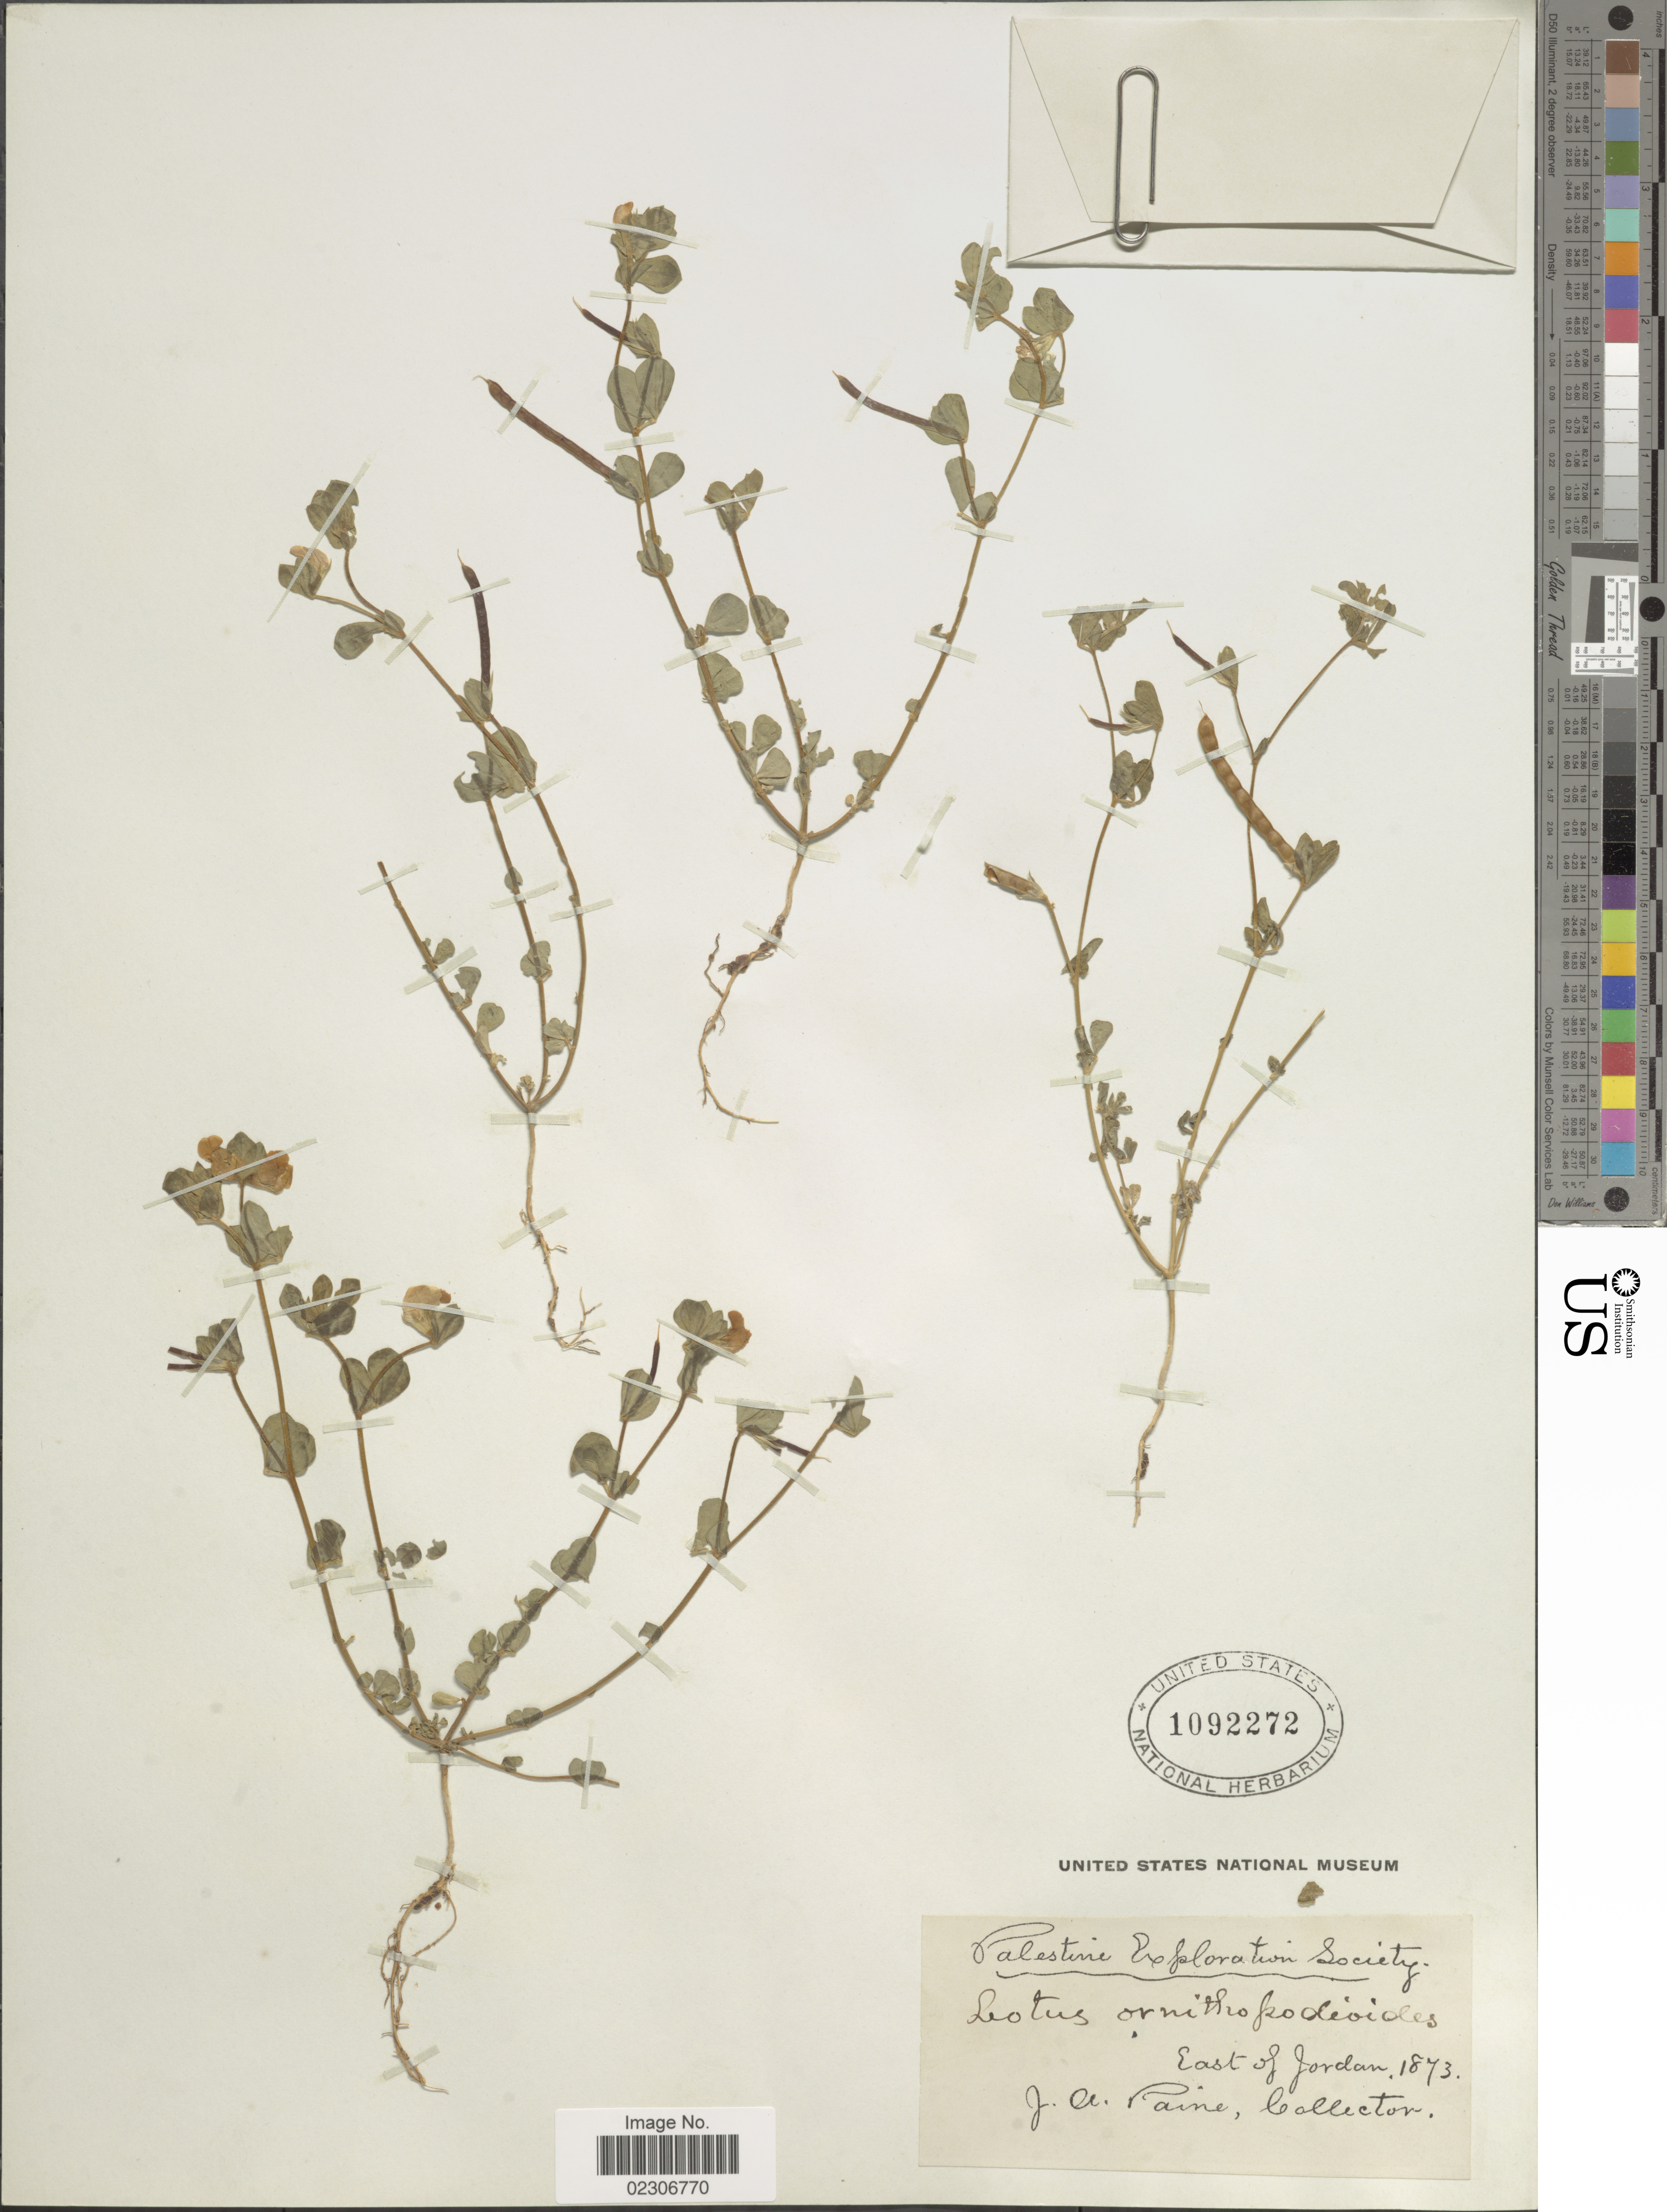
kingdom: Plantae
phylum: Tracheophyta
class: Magnoliopsida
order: Fabales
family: Fabaceae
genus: Lotus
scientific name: Lotus ornithopodioides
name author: L.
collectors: J. A. Paine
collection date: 1873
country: Jordan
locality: East of Jordan.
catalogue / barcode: US 1092272